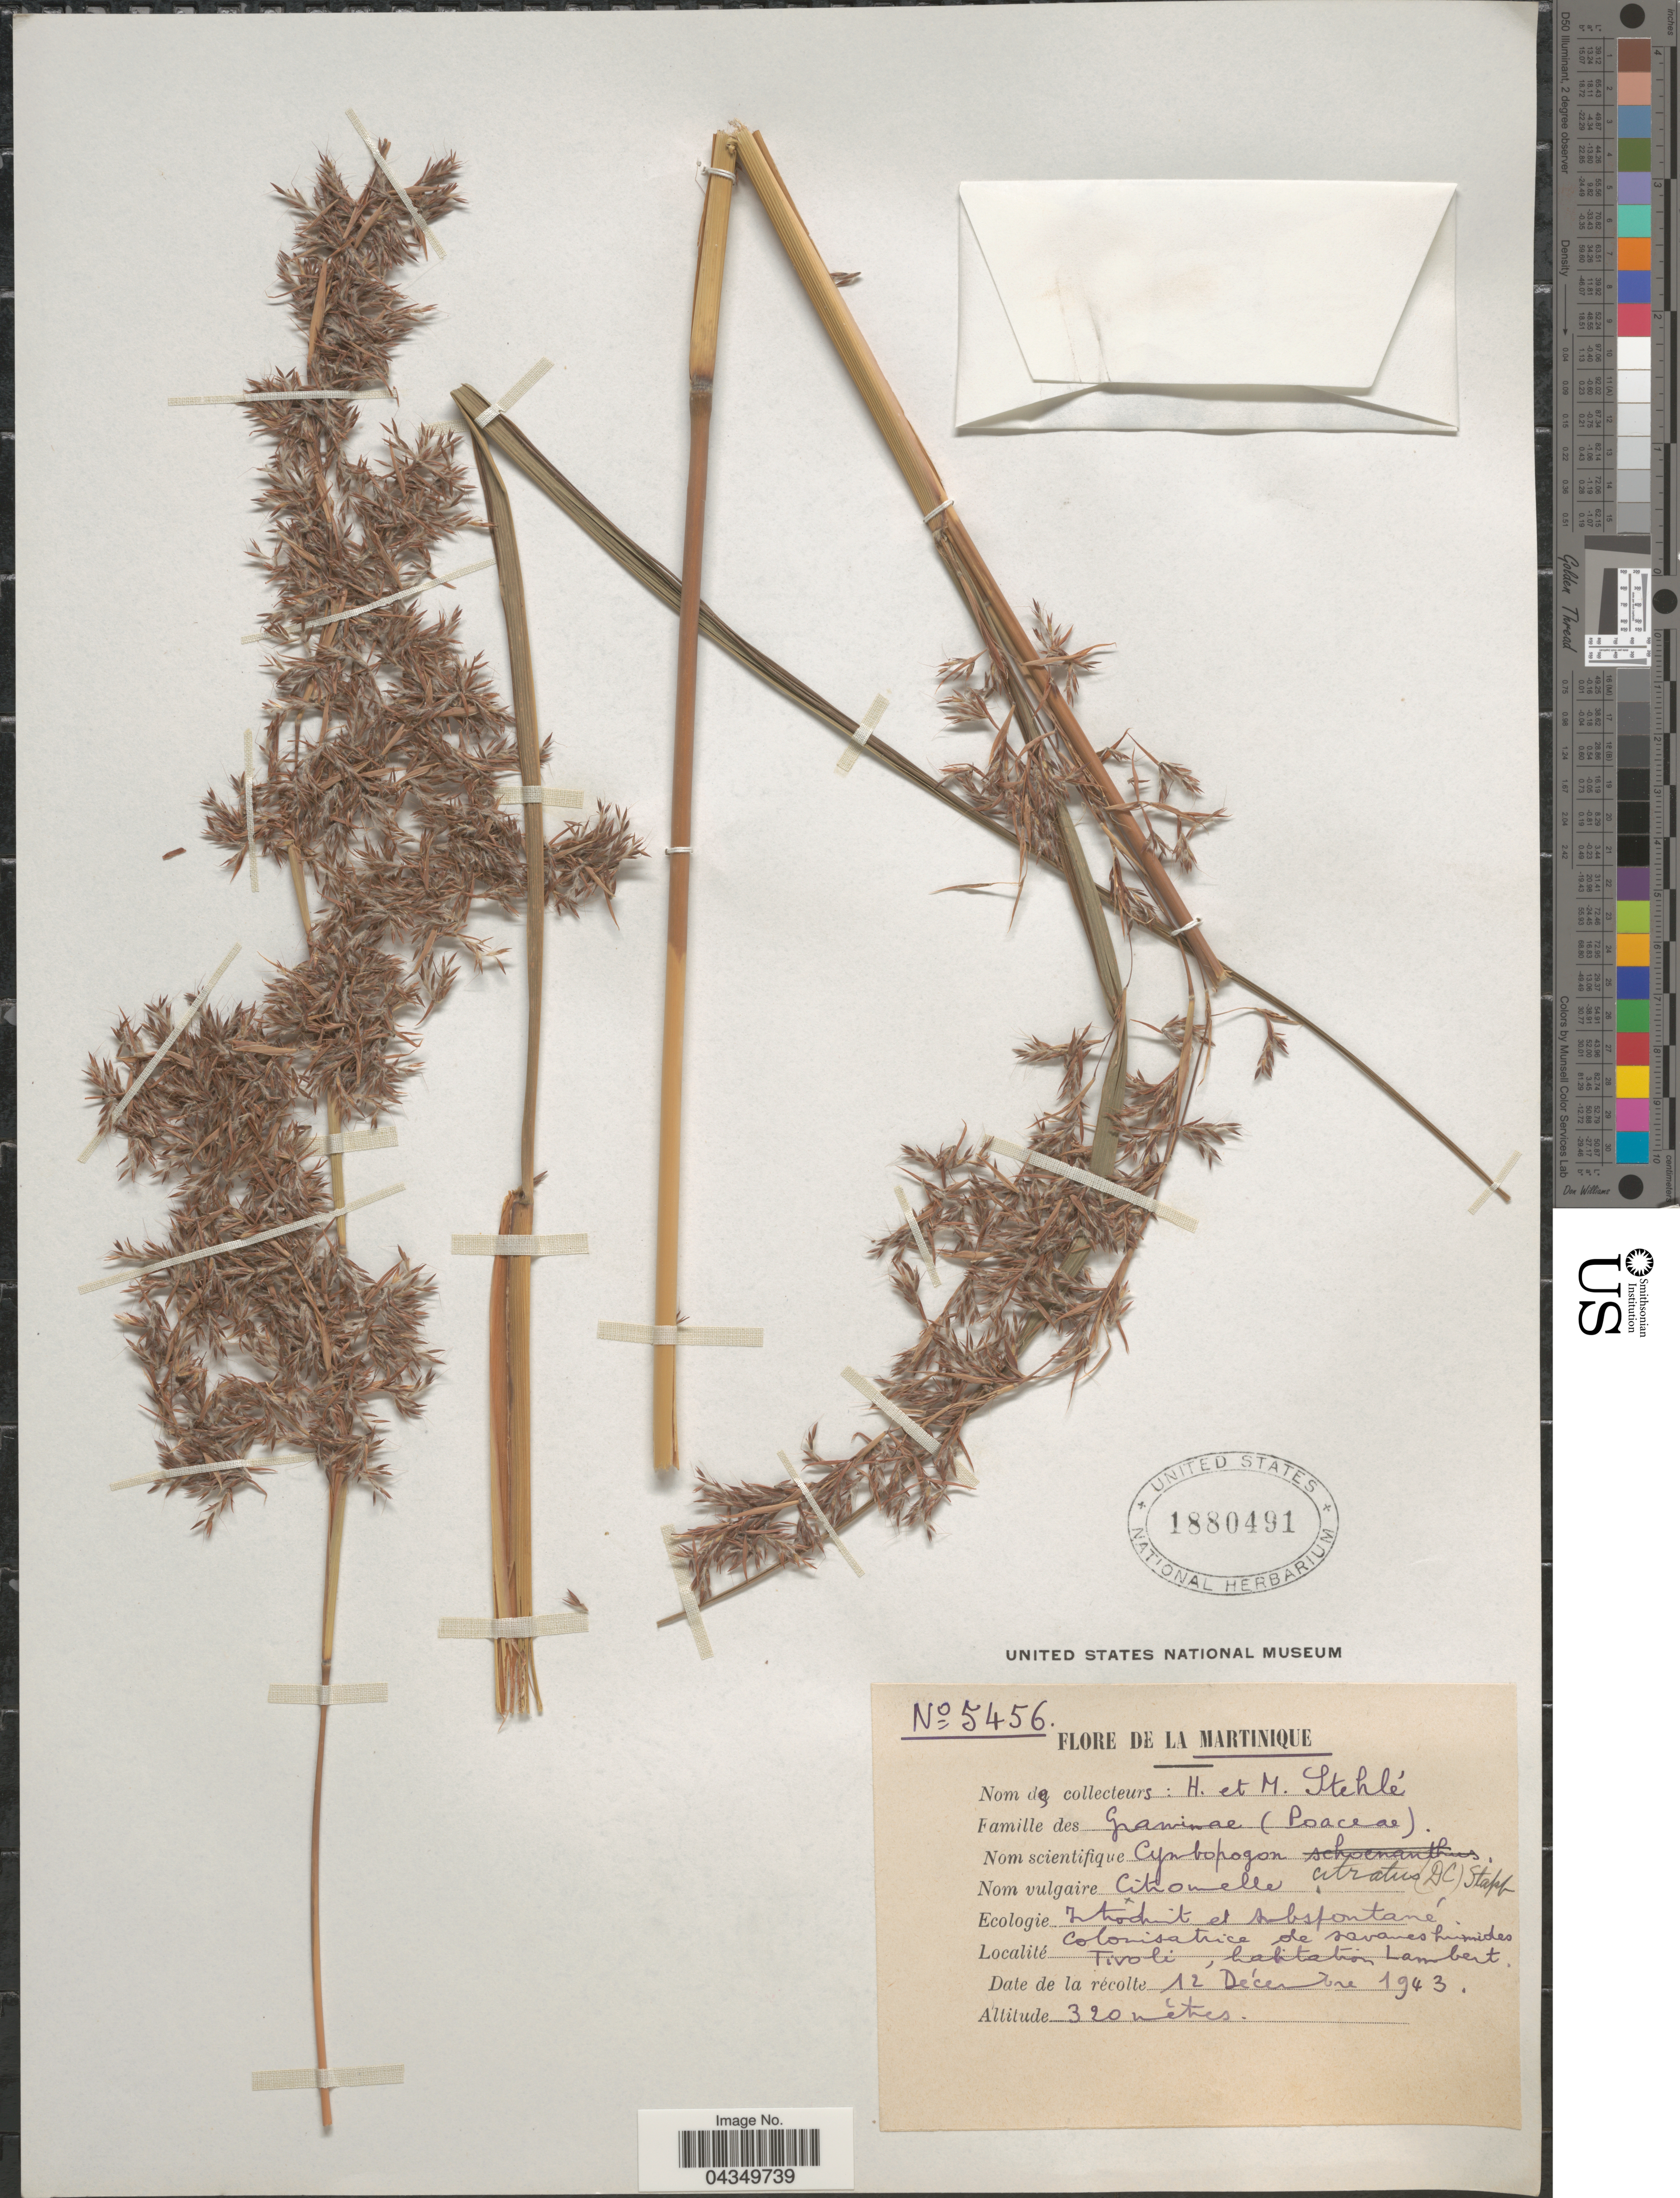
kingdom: Plantae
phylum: Tracheophyta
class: Liliopsida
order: Poales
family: Poaceae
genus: Cymbopogon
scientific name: Cymbopogon citratus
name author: (DC.) Stapf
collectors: H. Stehlé & M. Stehlé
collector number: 5456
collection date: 1943-12-12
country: Martinique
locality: Colonisatrice de savanes húmides Tivoli, habitation Lambert.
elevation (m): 320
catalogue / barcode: US 1880491